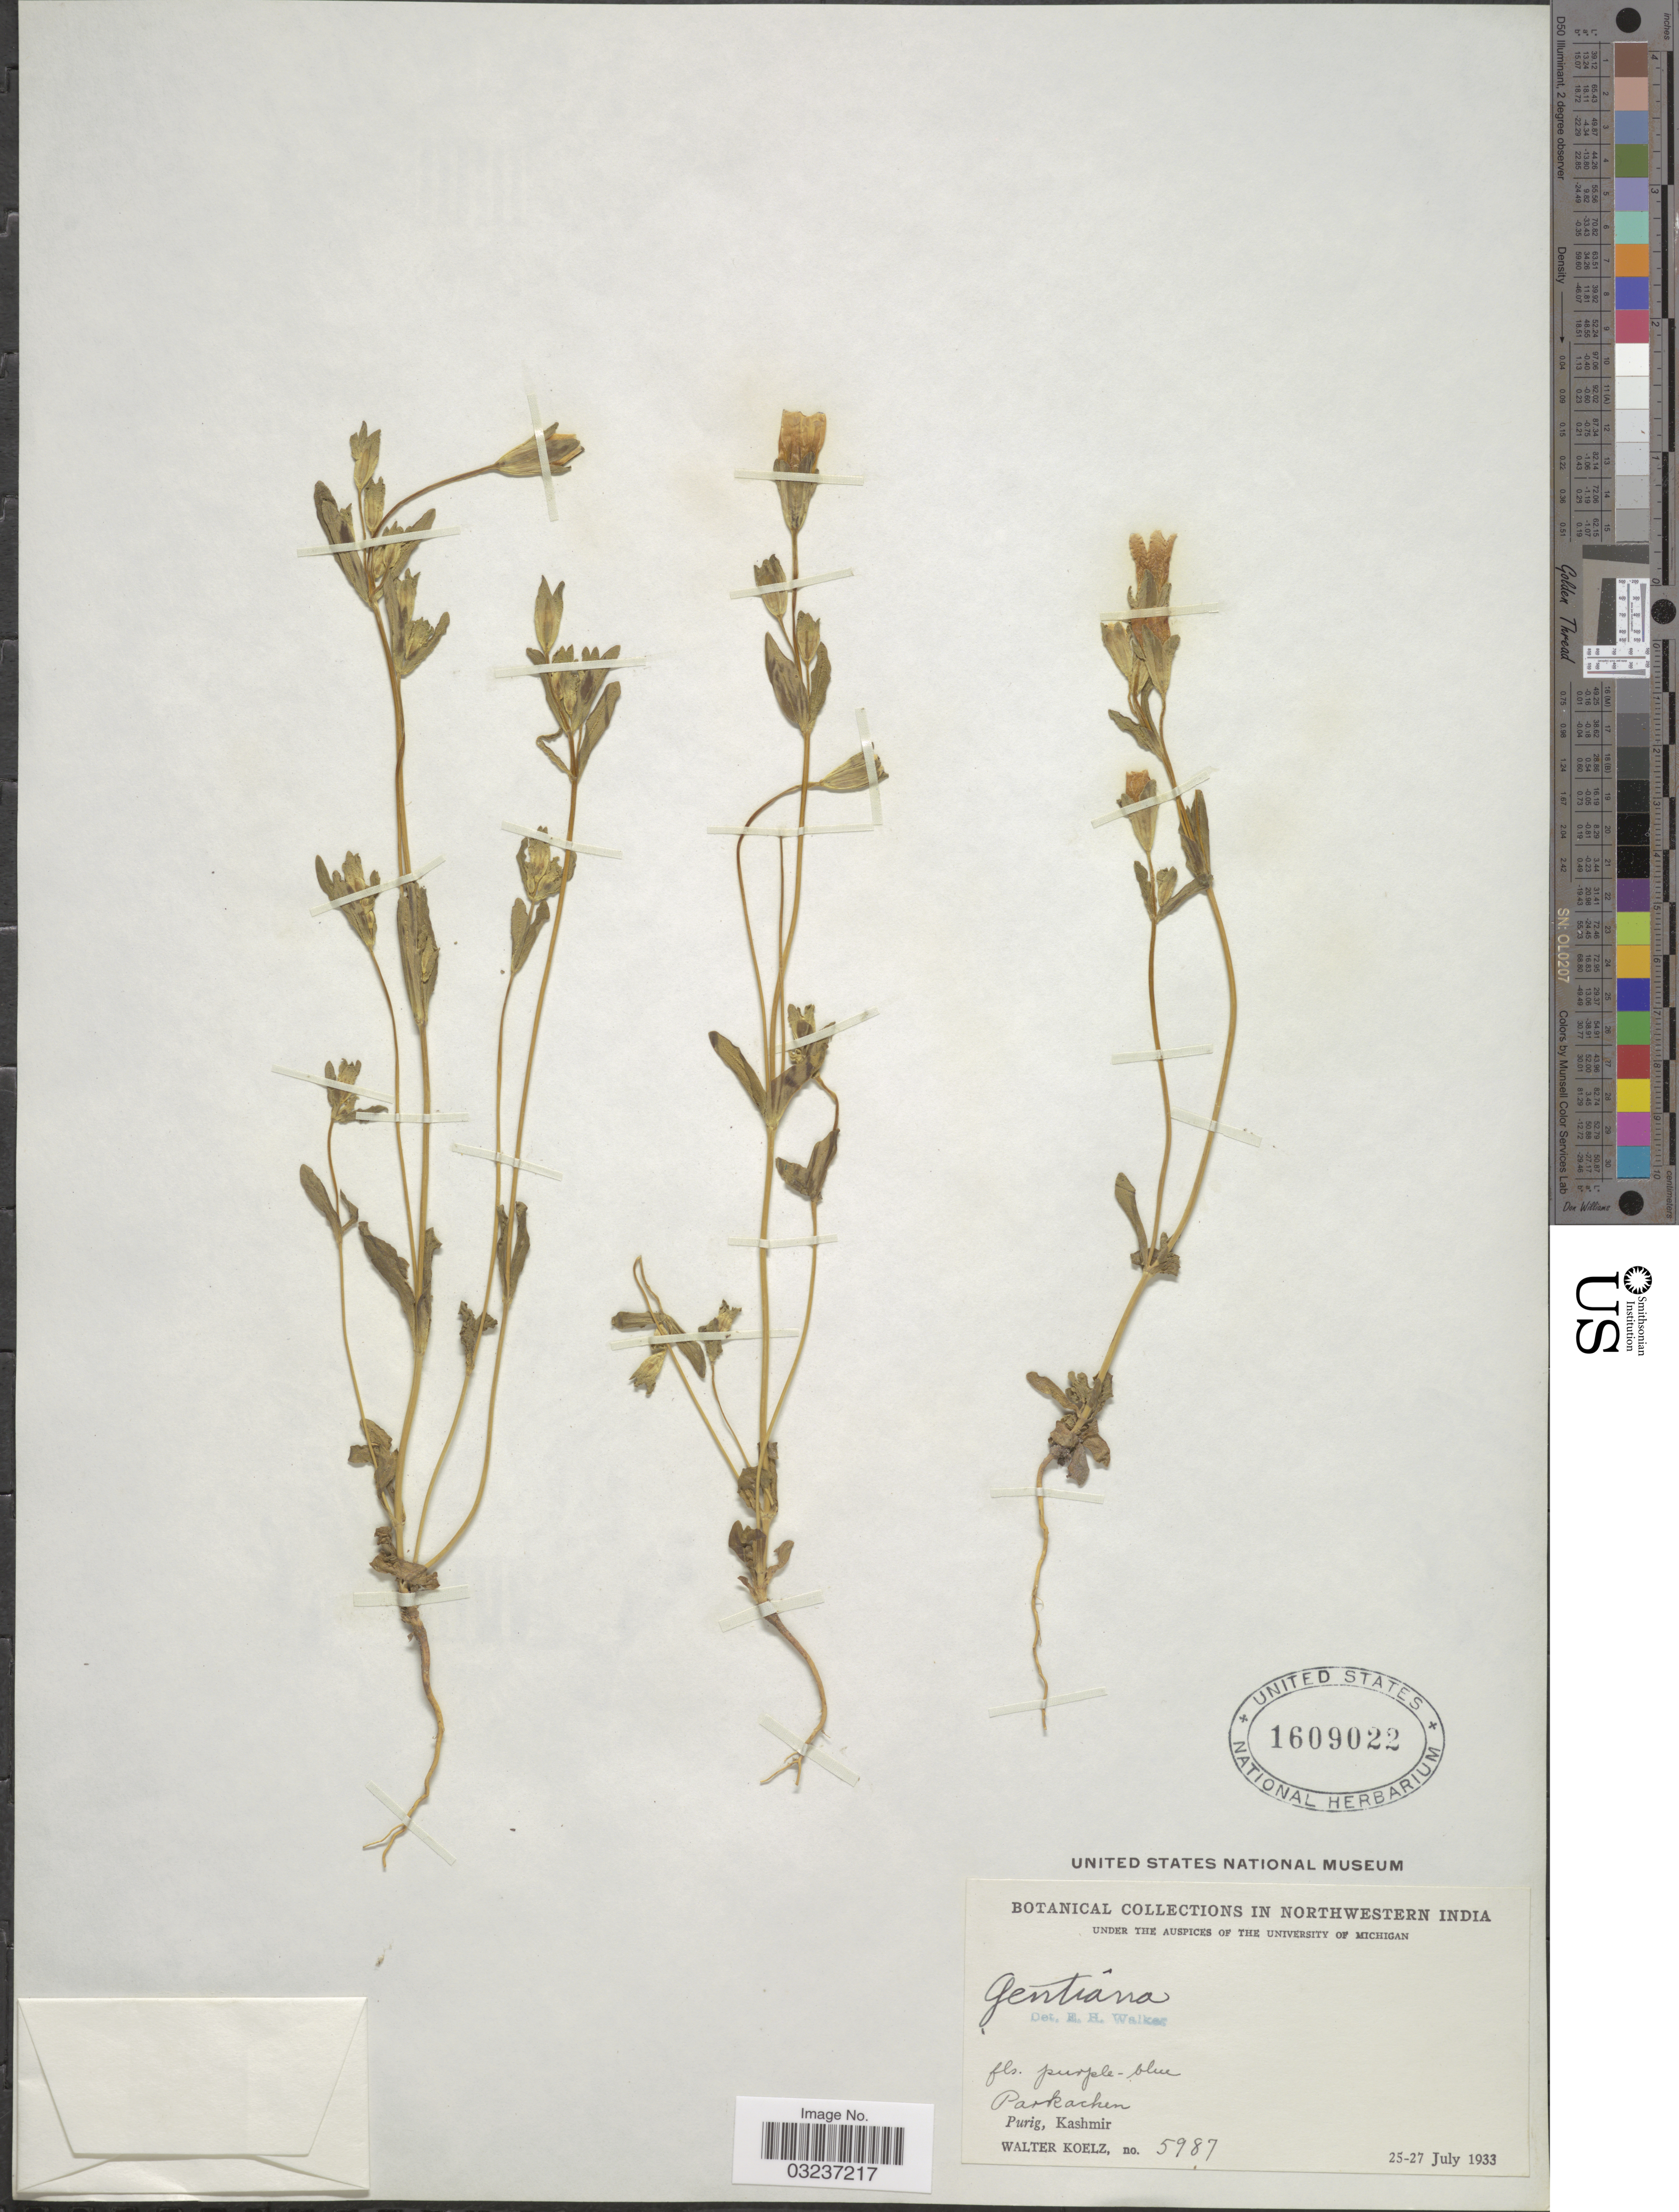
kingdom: Plantae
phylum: Tracheophyta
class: Magnoliopsida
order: Gentianales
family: Gentianaceae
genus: Gentiana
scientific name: Gentiana sp.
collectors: W. N. Koelz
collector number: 5987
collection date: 1933-07-25/1933-07-27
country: India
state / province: Jammu and Kashmir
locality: Northwestern India. Parkachen. Purig, Kashmir.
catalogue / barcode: US 1609022